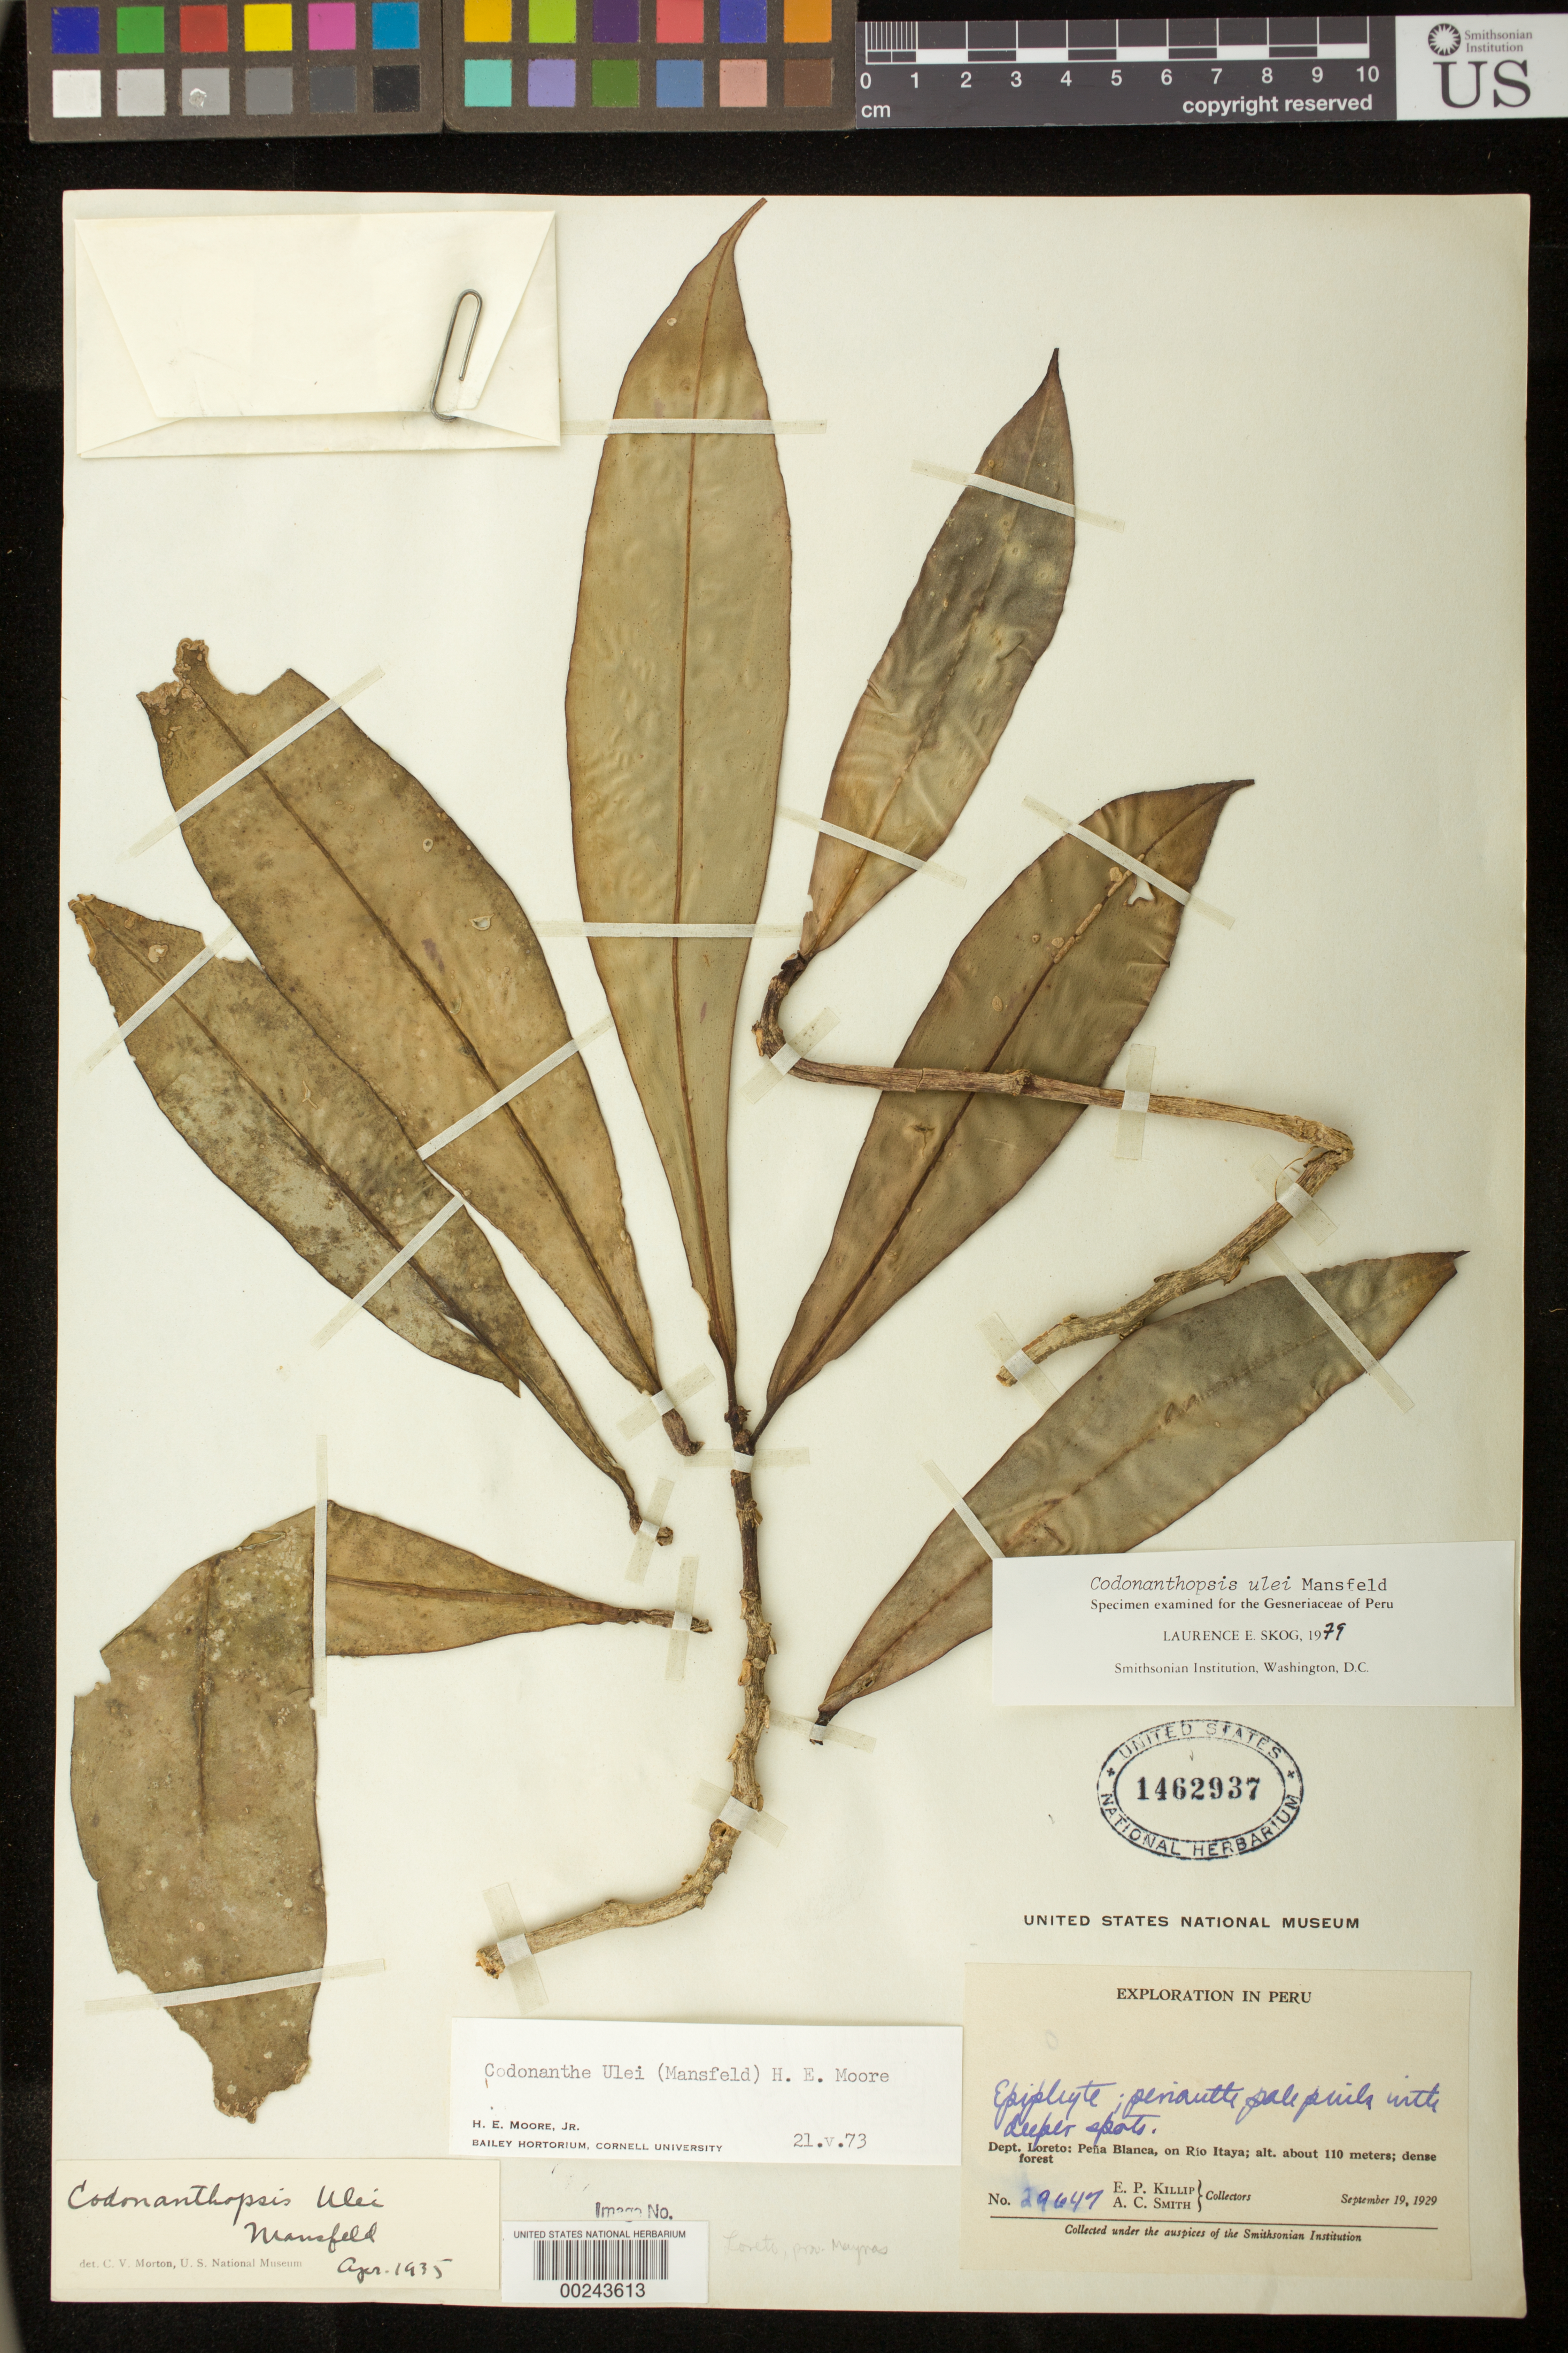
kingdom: Plantae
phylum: Tracheophyta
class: Magnoliopsida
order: Lamiales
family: Gesneriaceae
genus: Codonanthopsis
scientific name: Codonanthopsis ulei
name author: Mansf.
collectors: E. P. Killip & A. C. Smith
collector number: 29647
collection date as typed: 19 Sep 1929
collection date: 1929-09-19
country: Peru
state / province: Loreto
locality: Prov. Maynas; Pena Blanca, on Rio Itaya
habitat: Dense forest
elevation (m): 110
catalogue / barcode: US 1462937